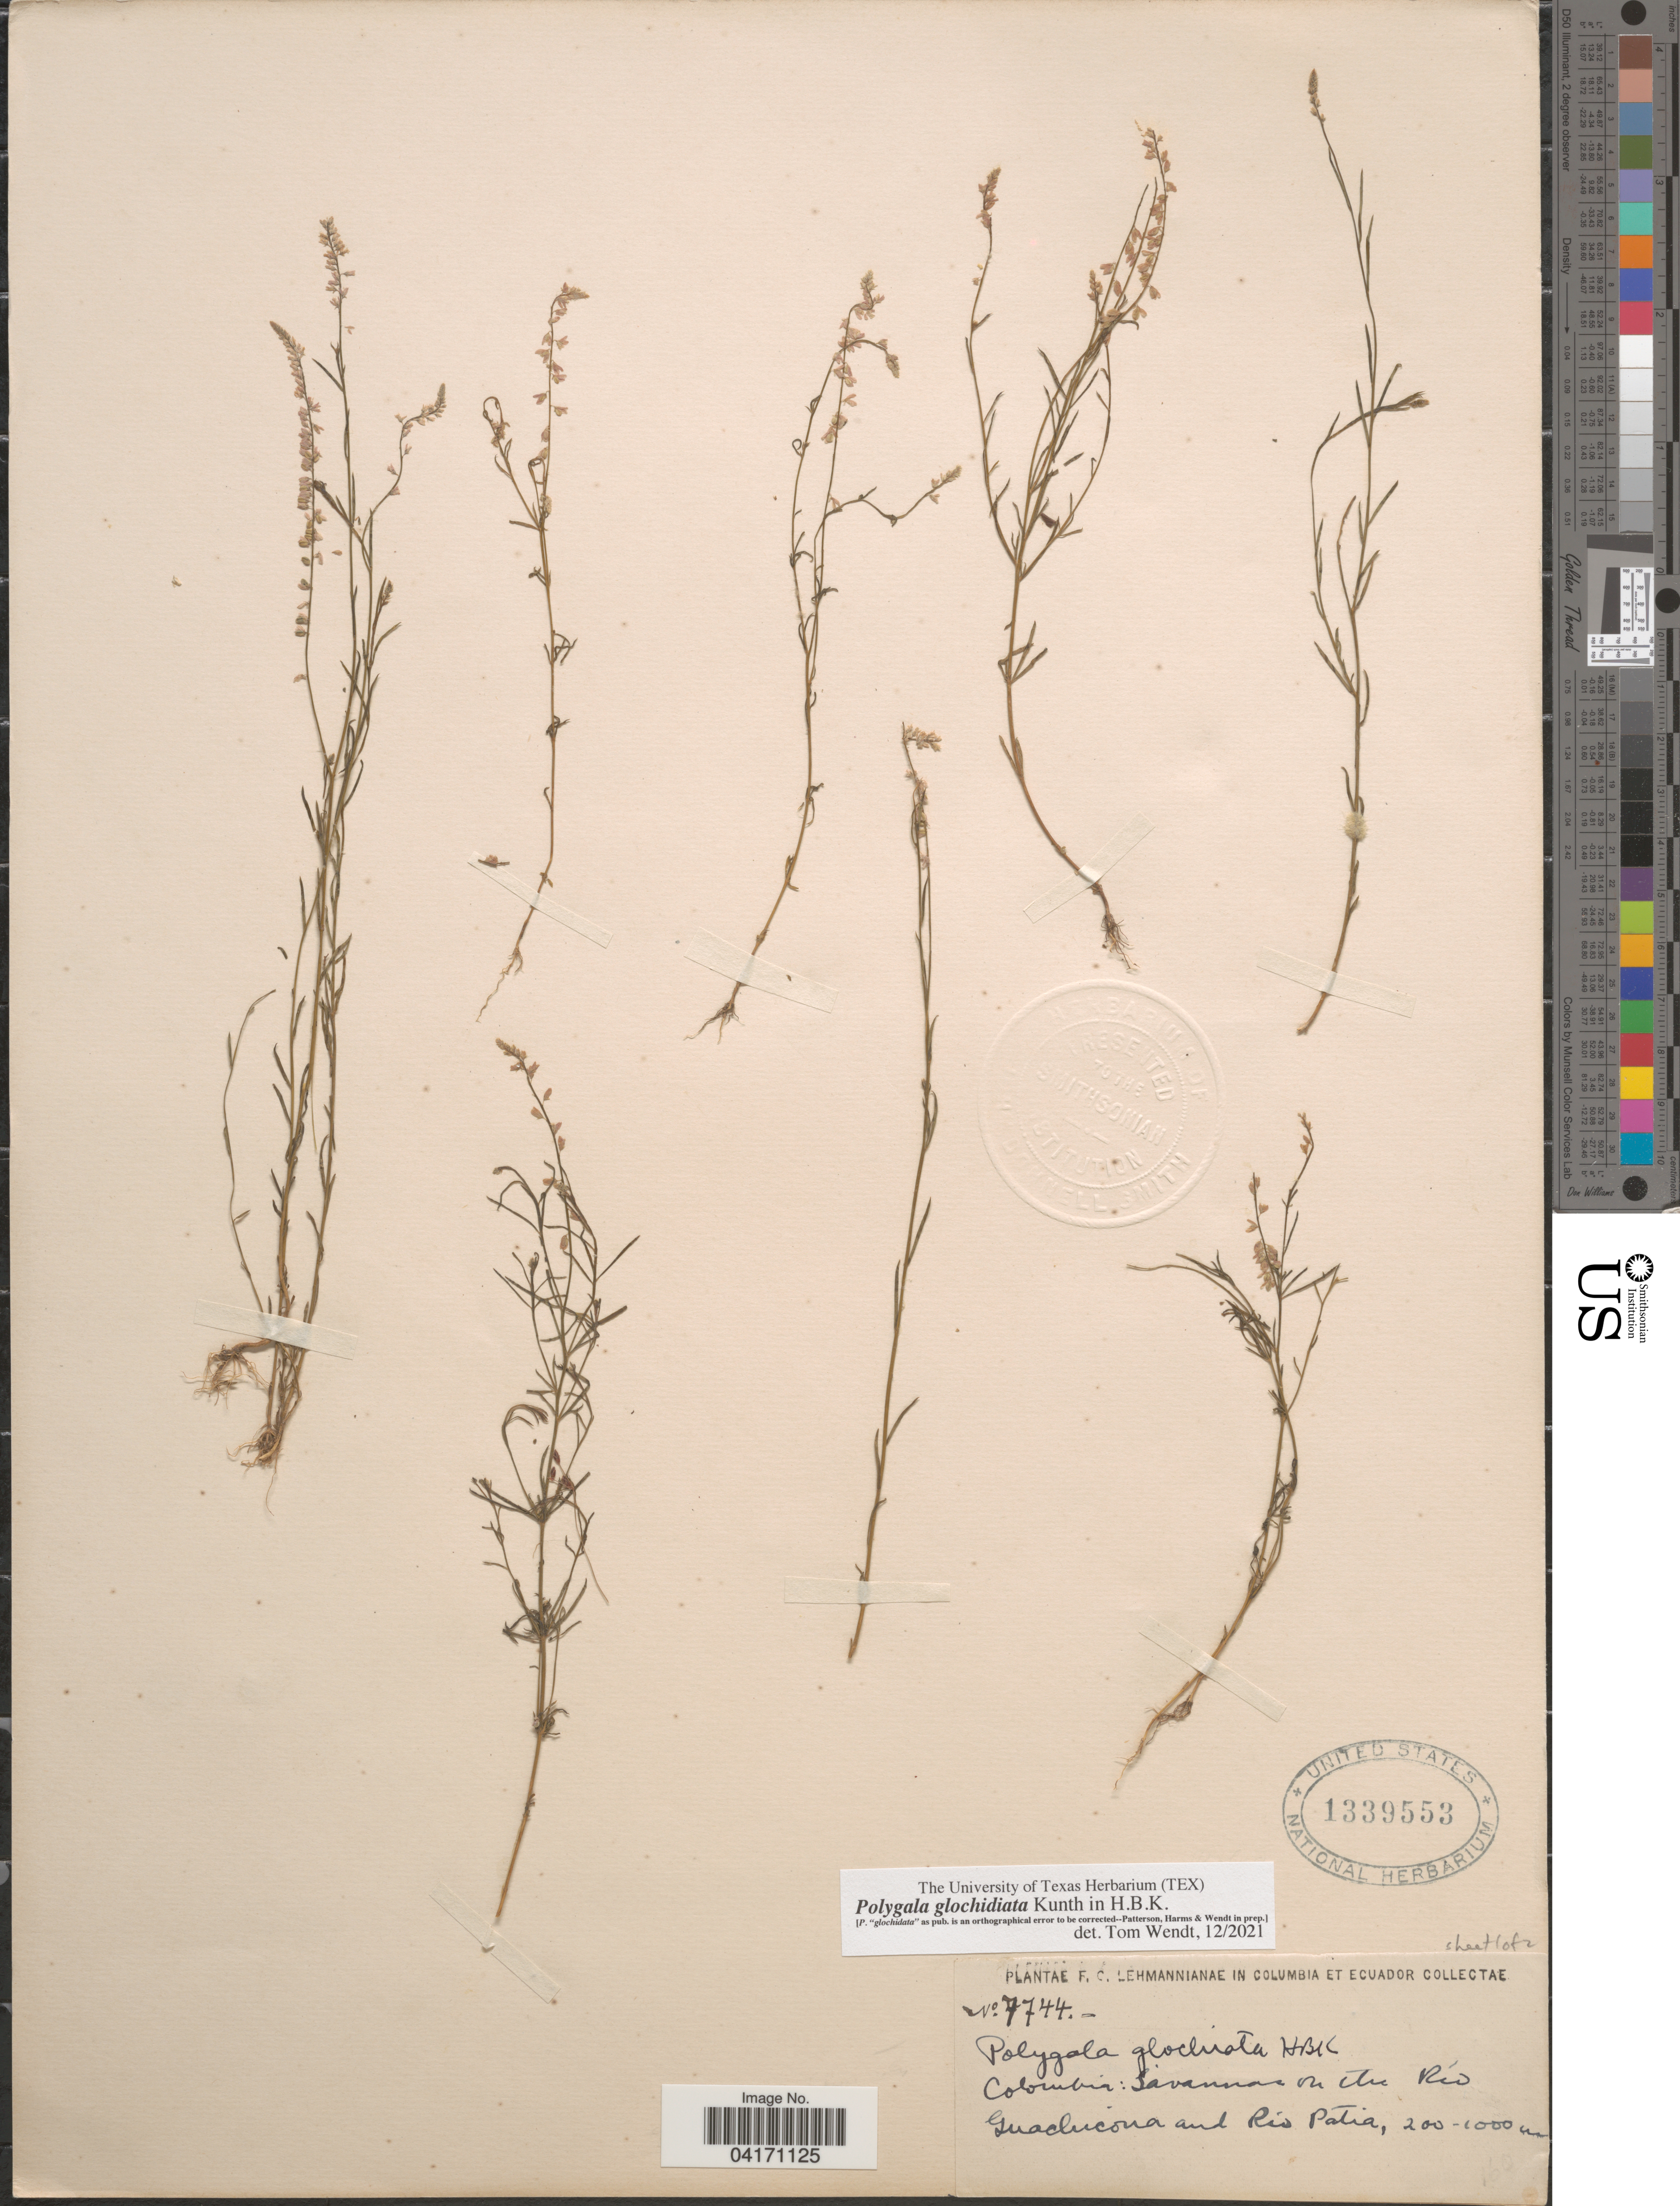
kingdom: Plantae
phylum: Tracheophyta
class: Magnoliopsida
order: Fabales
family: Polygalaceae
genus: Polygala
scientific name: Polygala glochidiata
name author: Kunth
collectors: F. C. Lehmann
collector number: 7744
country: Colombia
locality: Savannas on the Río Guachicona and Río Patia.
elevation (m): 200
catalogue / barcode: US 1339553